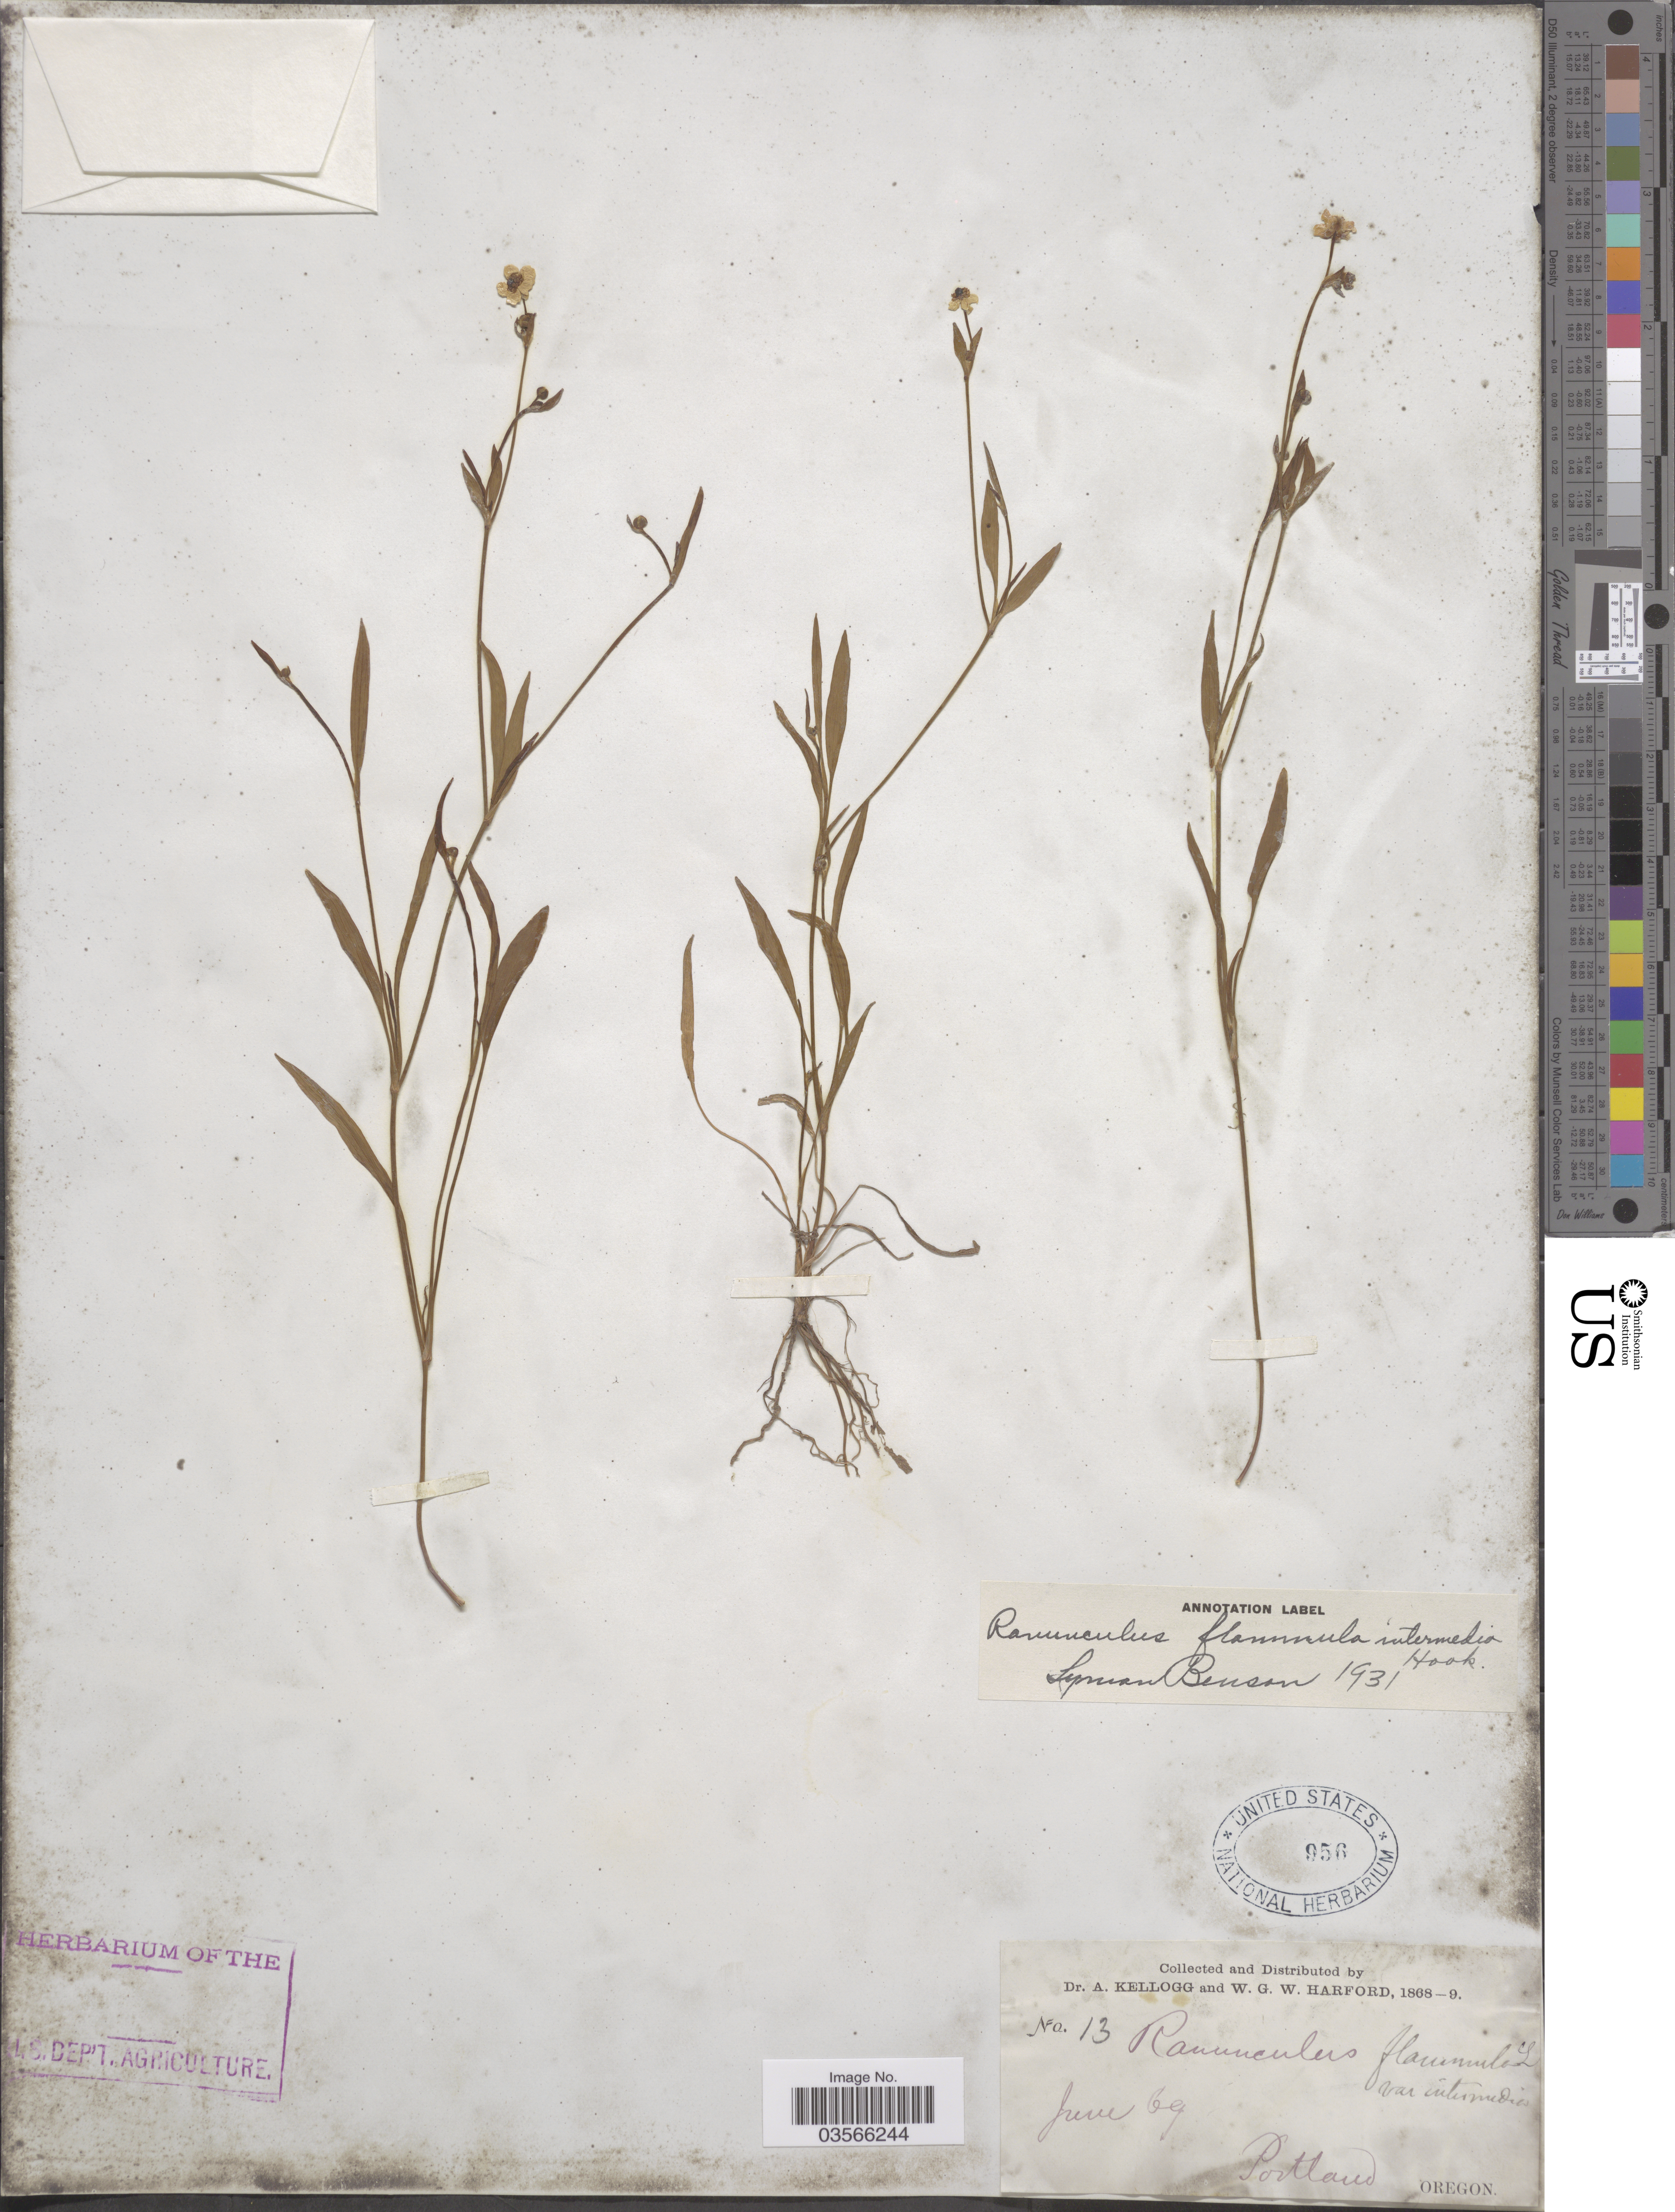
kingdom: Plantae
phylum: Tracheophyta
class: Magnoliopsida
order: Ranunculales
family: Ranunculaceae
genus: Ranunculus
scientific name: Ranunculus flammula var. ovalis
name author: (J.M. Bigelow) L.D. Benson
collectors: A. Kellogg & W. G. W. Harford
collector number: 13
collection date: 1869-06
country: United States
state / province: Oregon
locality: Portland.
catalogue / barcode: US 956